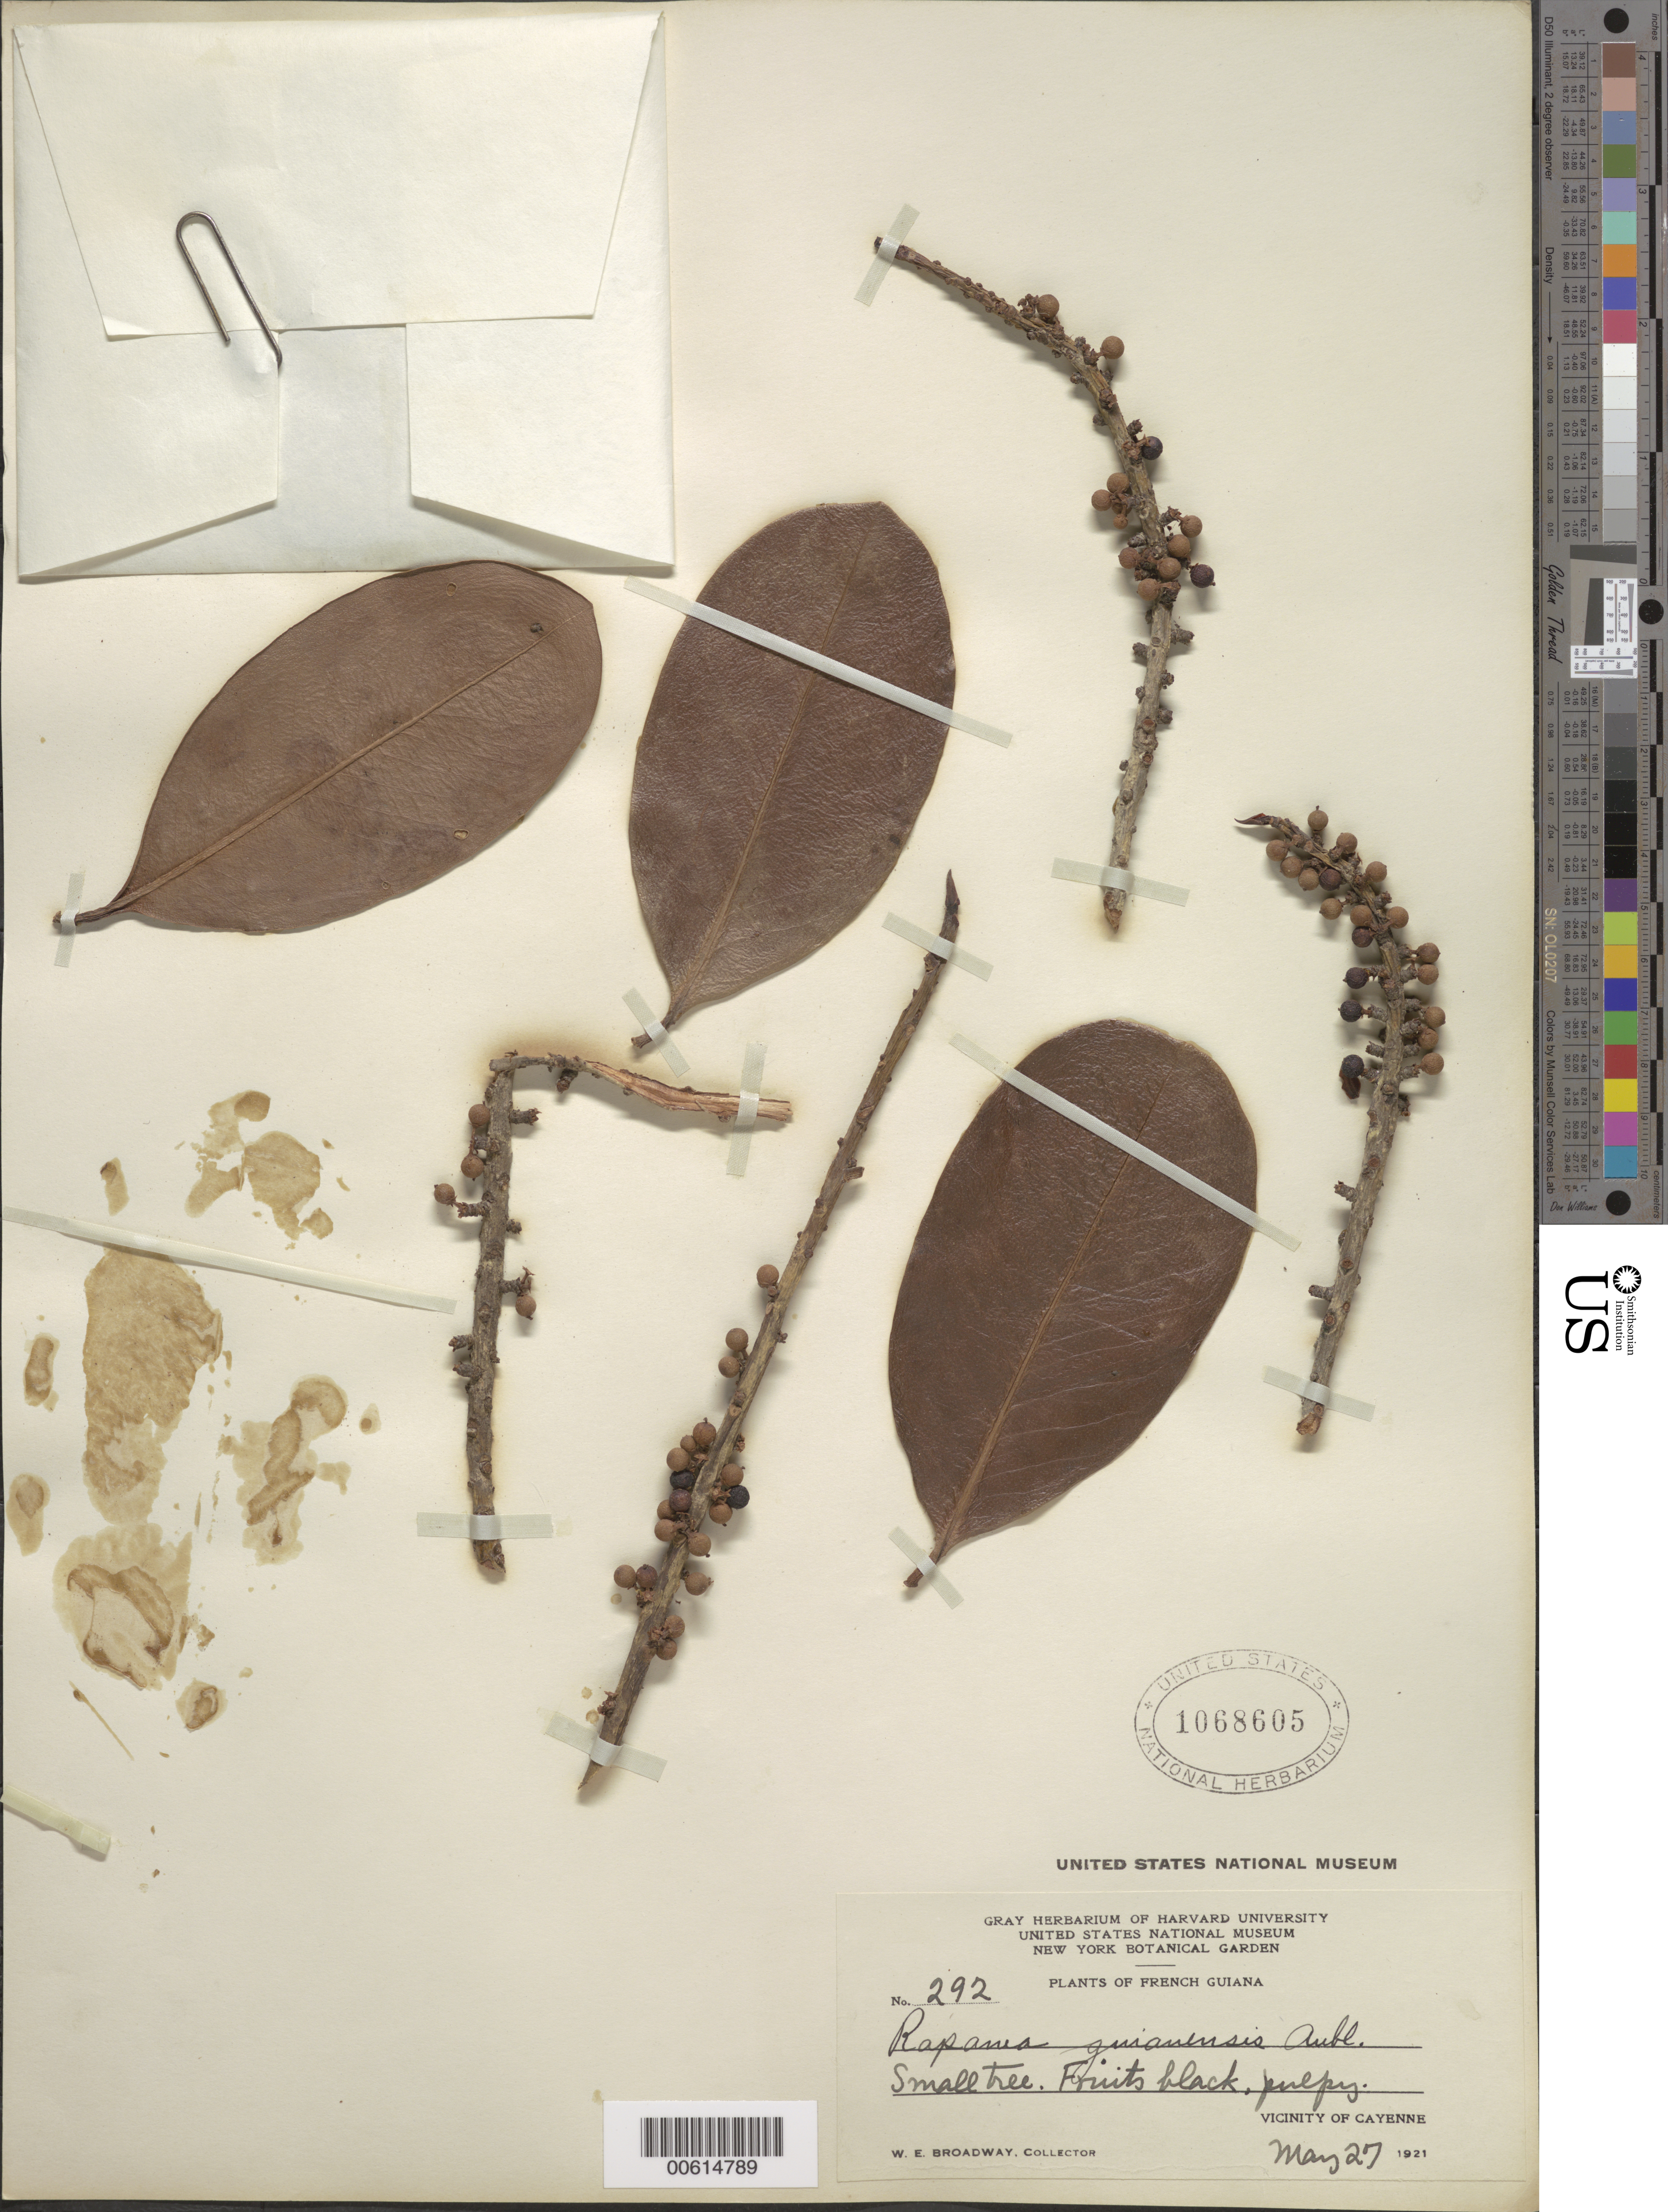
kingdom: Plantae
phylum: Tracheophyta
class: Magnoliopsida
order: Ericales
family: Primulaceae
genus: Rapanea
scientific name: Rapanea guianensis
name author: Aubl.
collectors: W. E. Broadway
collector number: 292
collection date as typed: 27-May-21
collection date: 1921-05-27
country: French Guiana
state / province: Cayenne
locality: Cayenne, vic.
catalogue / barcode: US 1068605